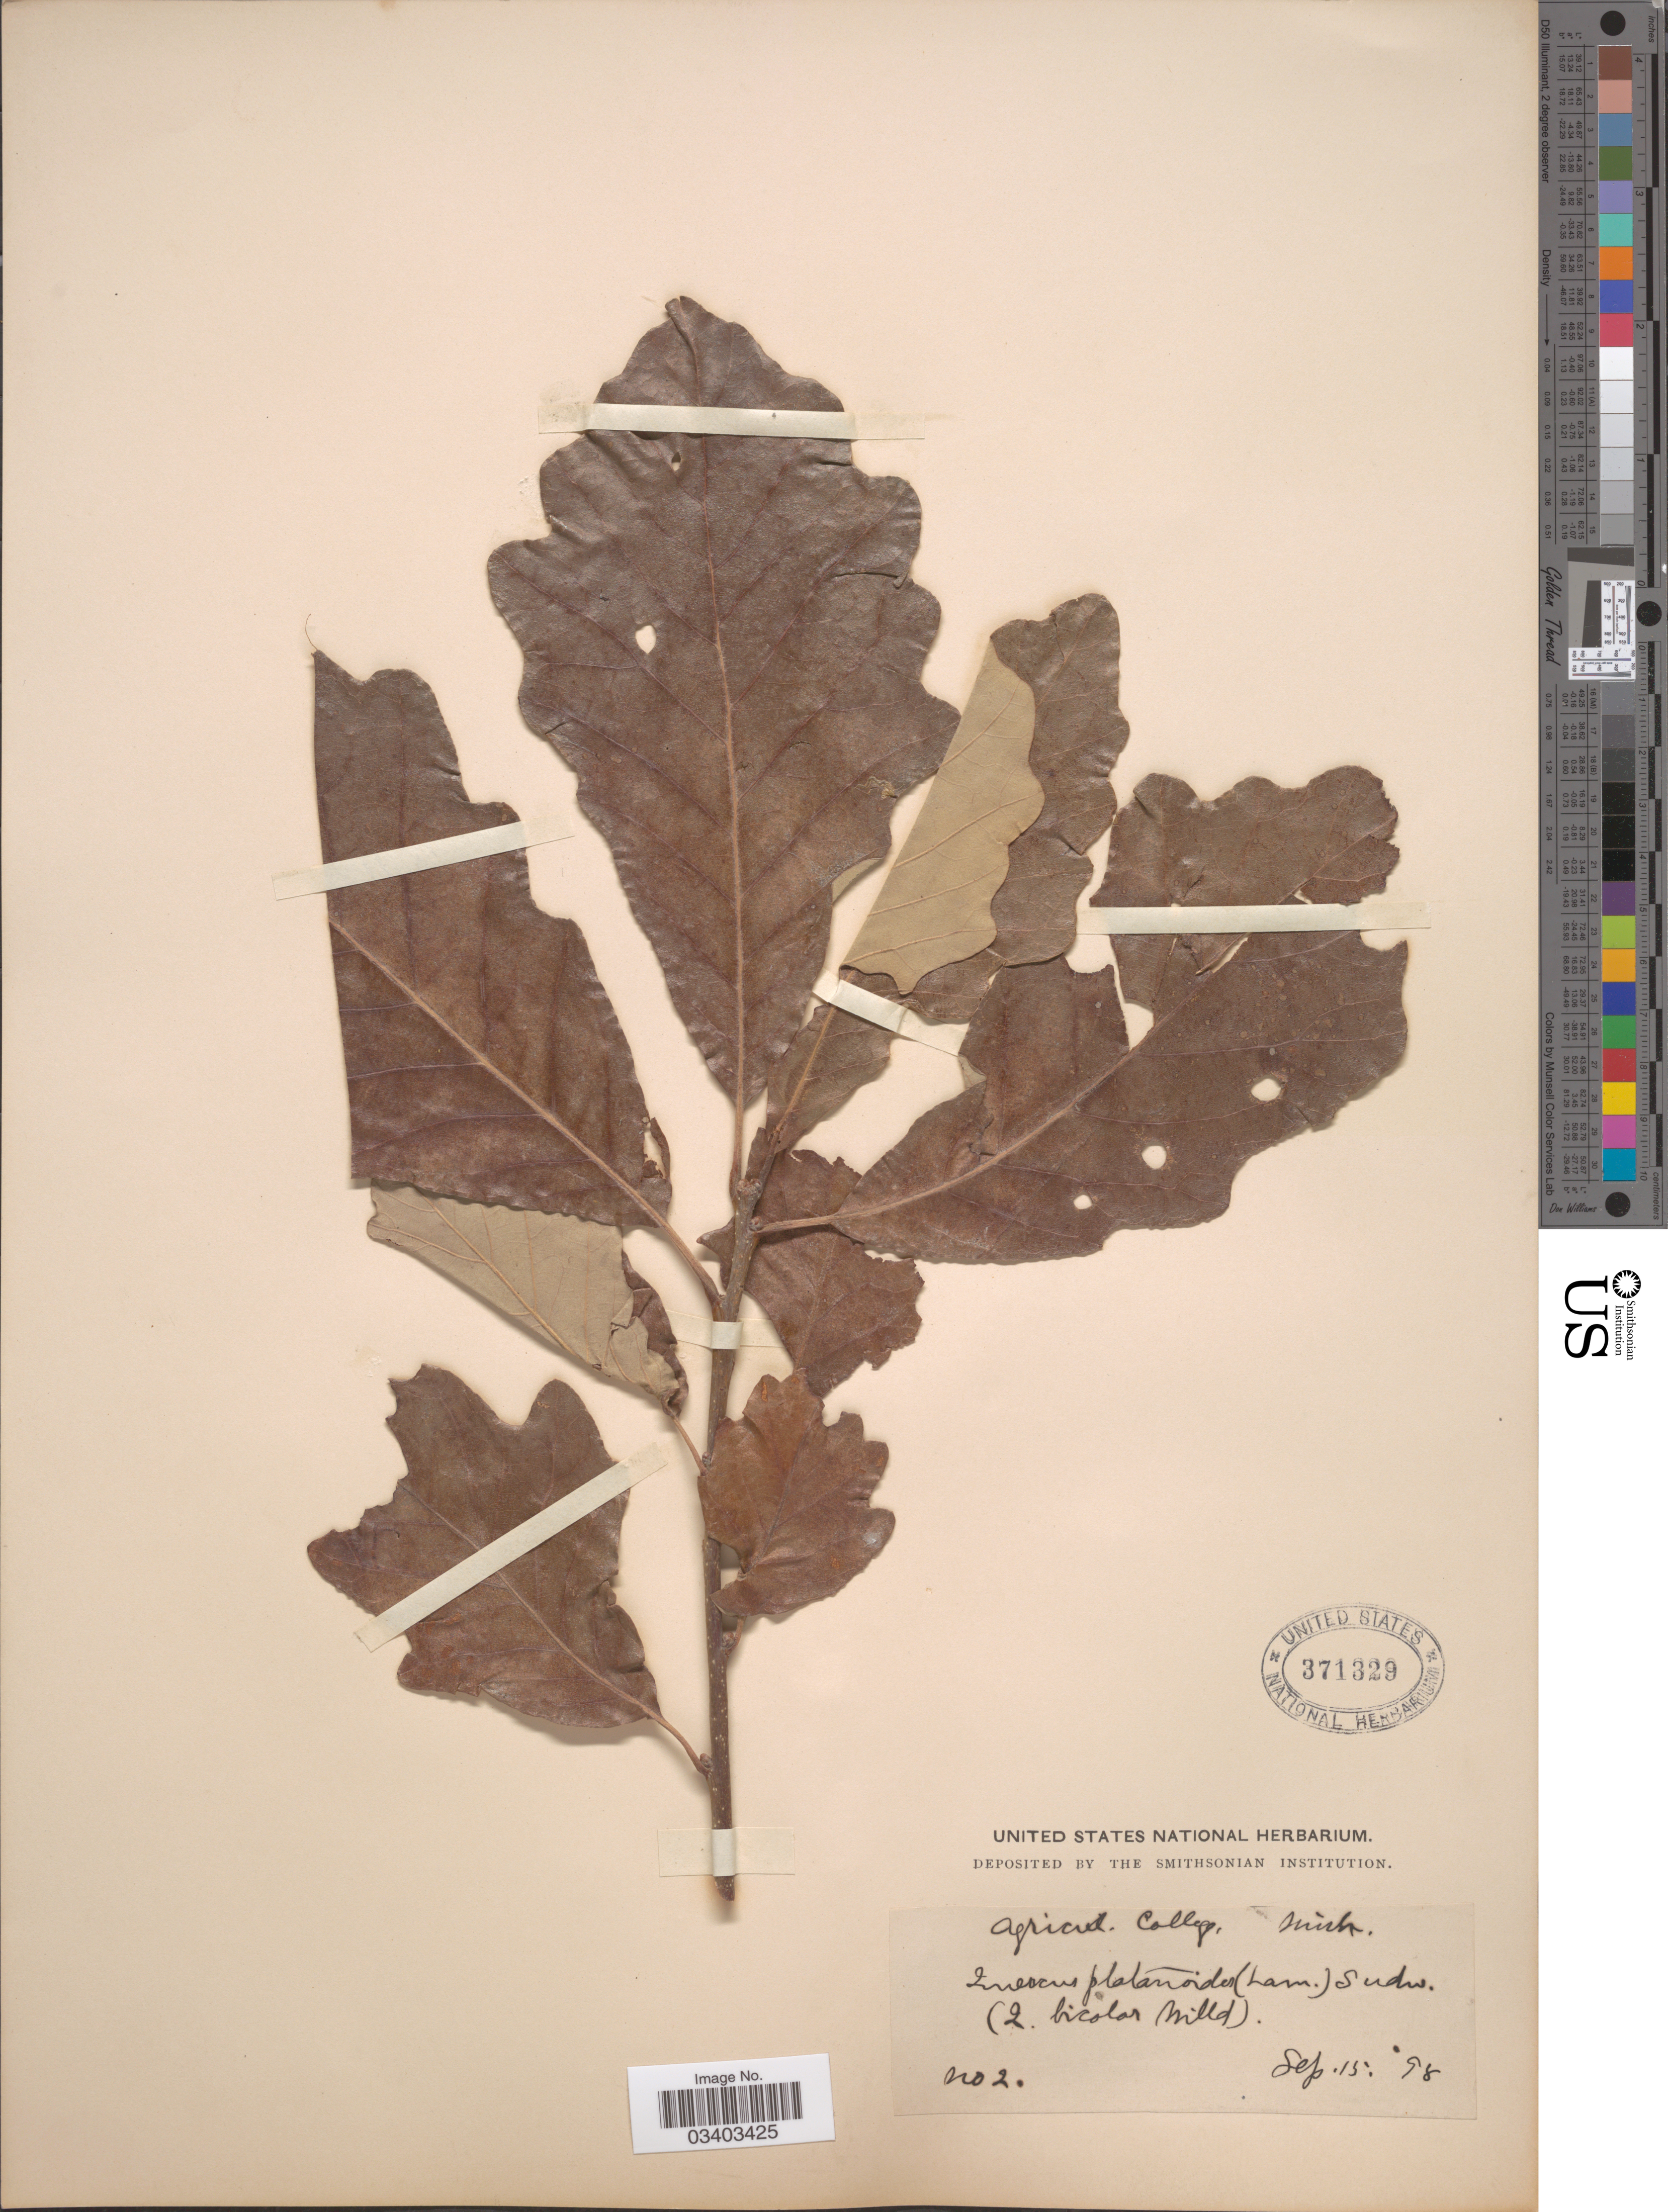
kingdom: Plantae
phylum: Tracheophyta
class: Magnoliopsida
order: Fagales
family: Fagaceae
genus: Quercus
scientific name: Quercus bicolor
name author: Willd.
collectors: Ex herb. Michigan Agricultural College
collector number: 2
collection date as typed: Transcribed d/m/y: 15/9/98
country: United States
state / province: Michigan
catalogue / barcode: US 371329